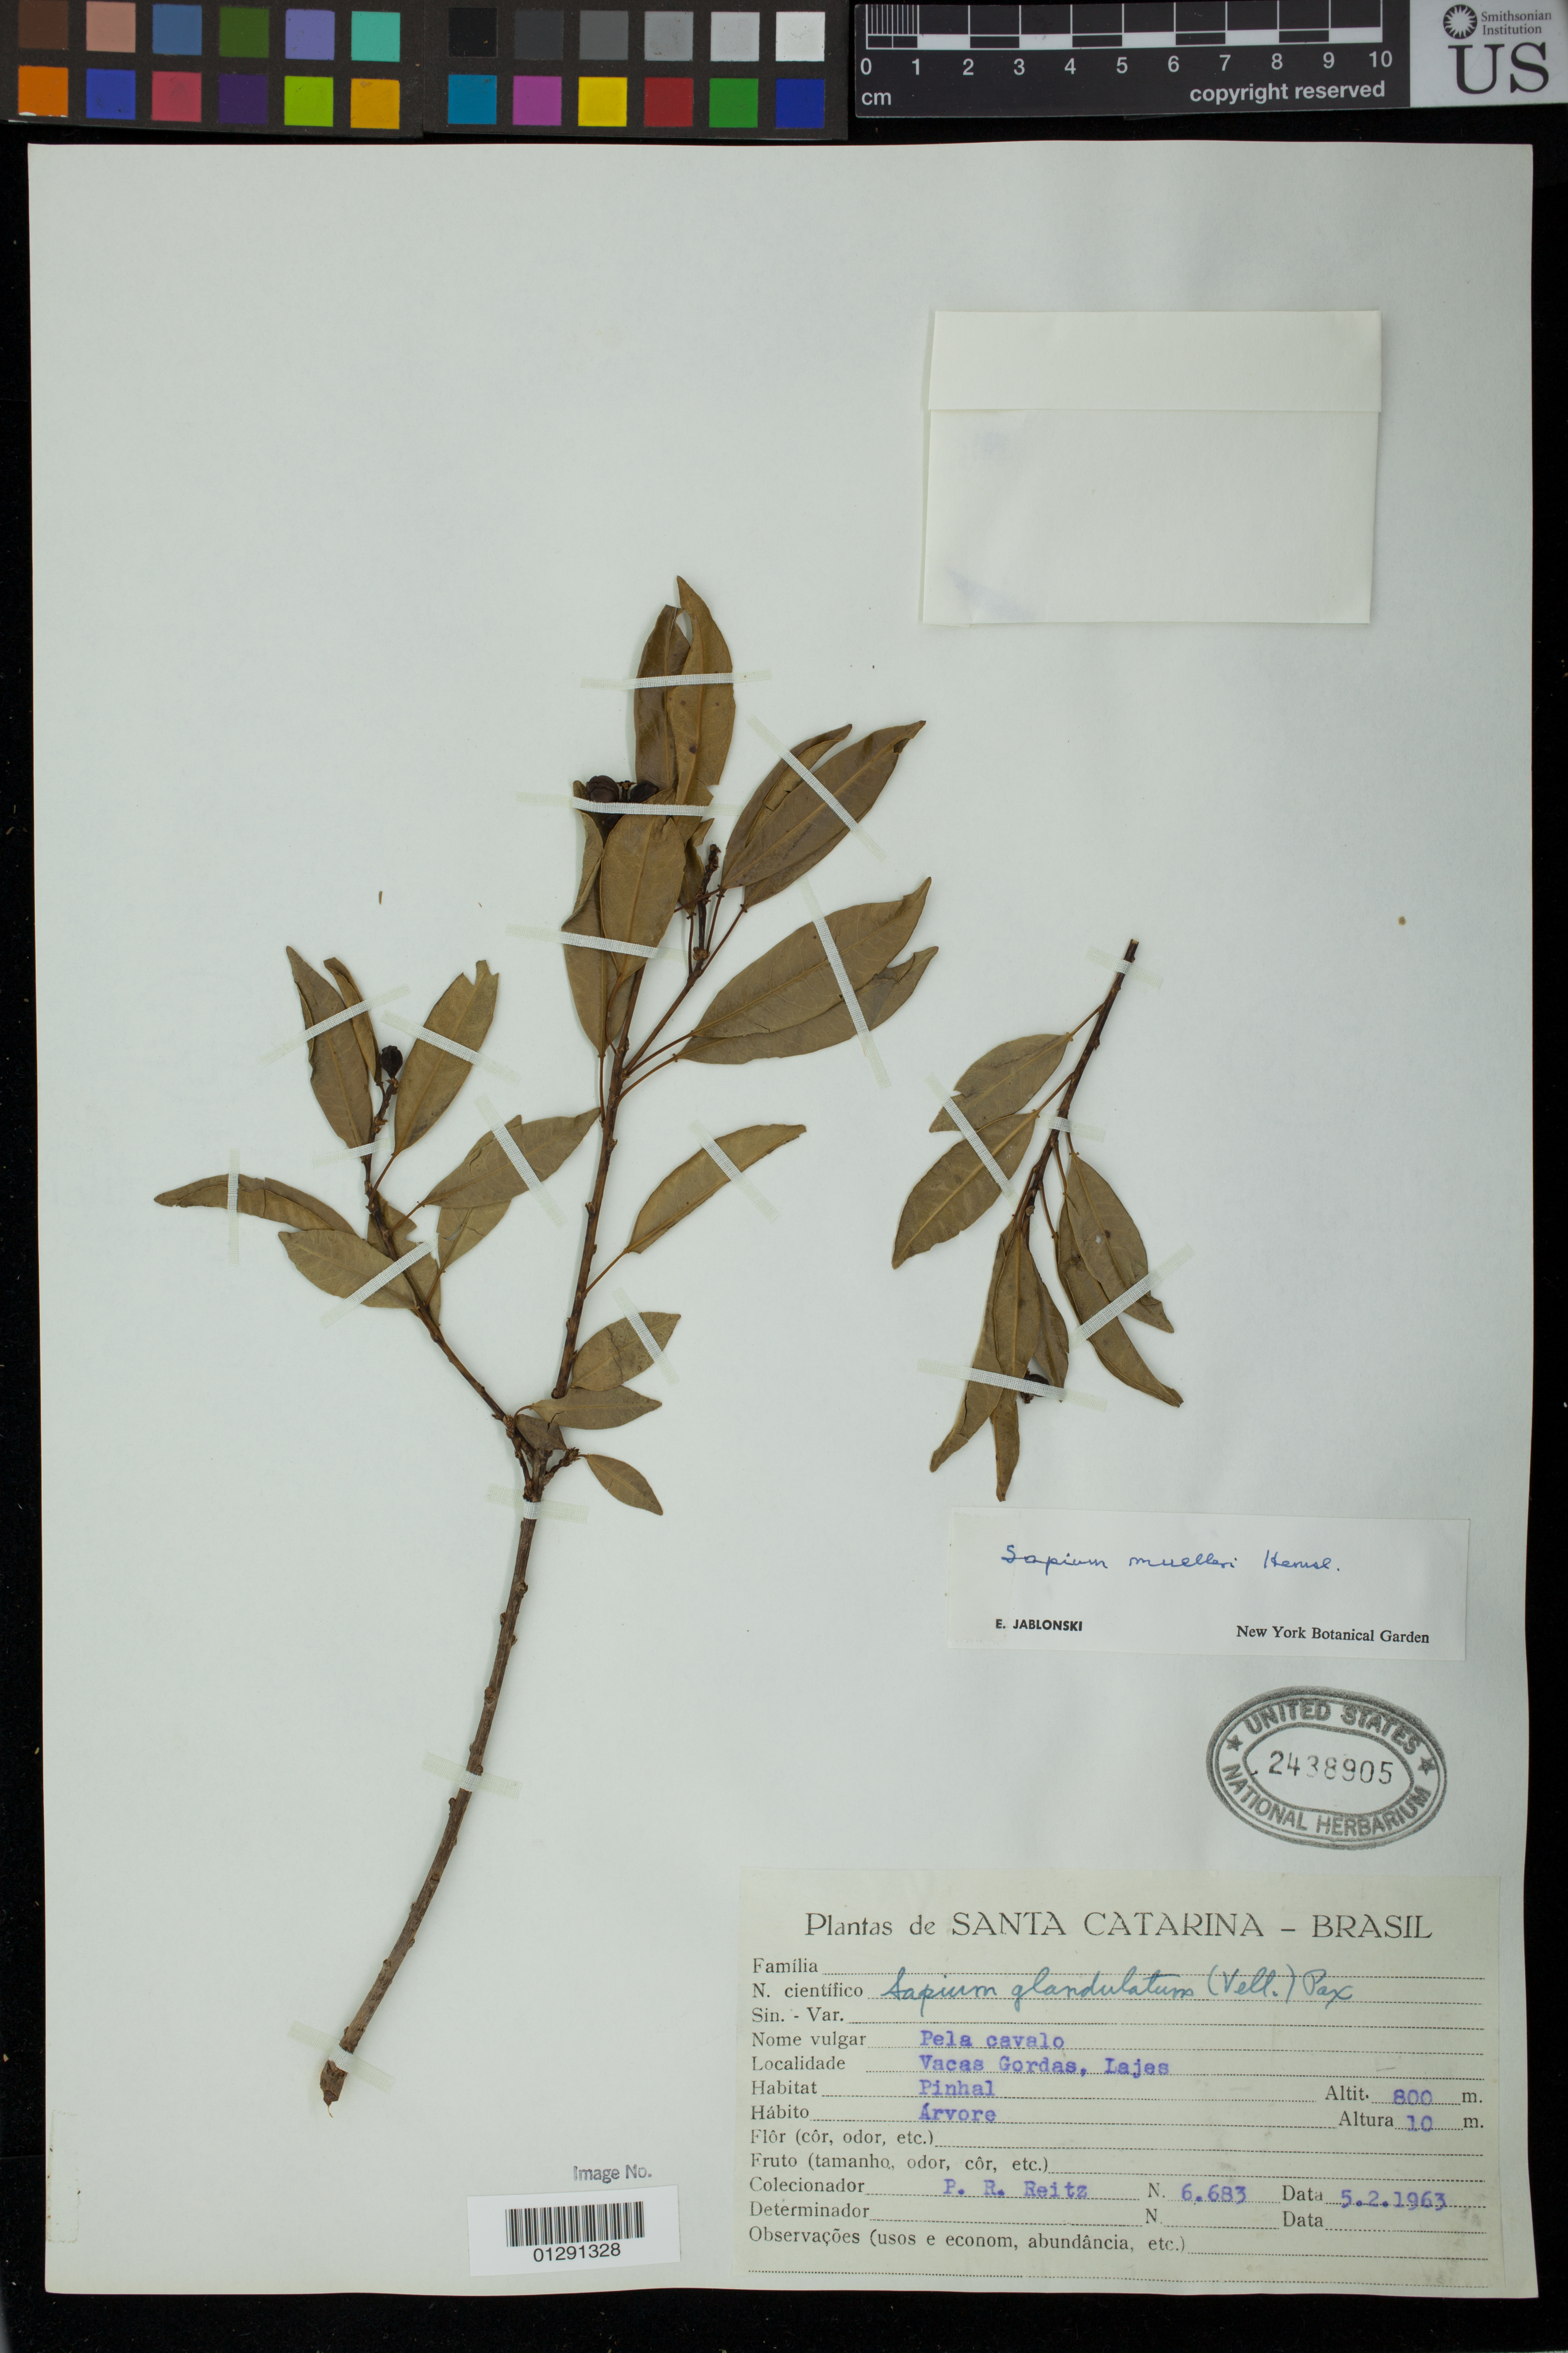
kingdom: Plantae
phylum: Tracheophyta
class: Magnoliopsida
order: Malpighiales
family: Euphorbiaceae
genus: Sapium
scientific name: Sapium glandulatum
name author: (Vell.) Pax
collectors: P. Reitz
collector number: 6683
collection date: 1963-02-05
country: Brazil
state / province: Santa Catarina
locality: Vacas Gordas, Lajes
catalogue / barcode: US 2438905